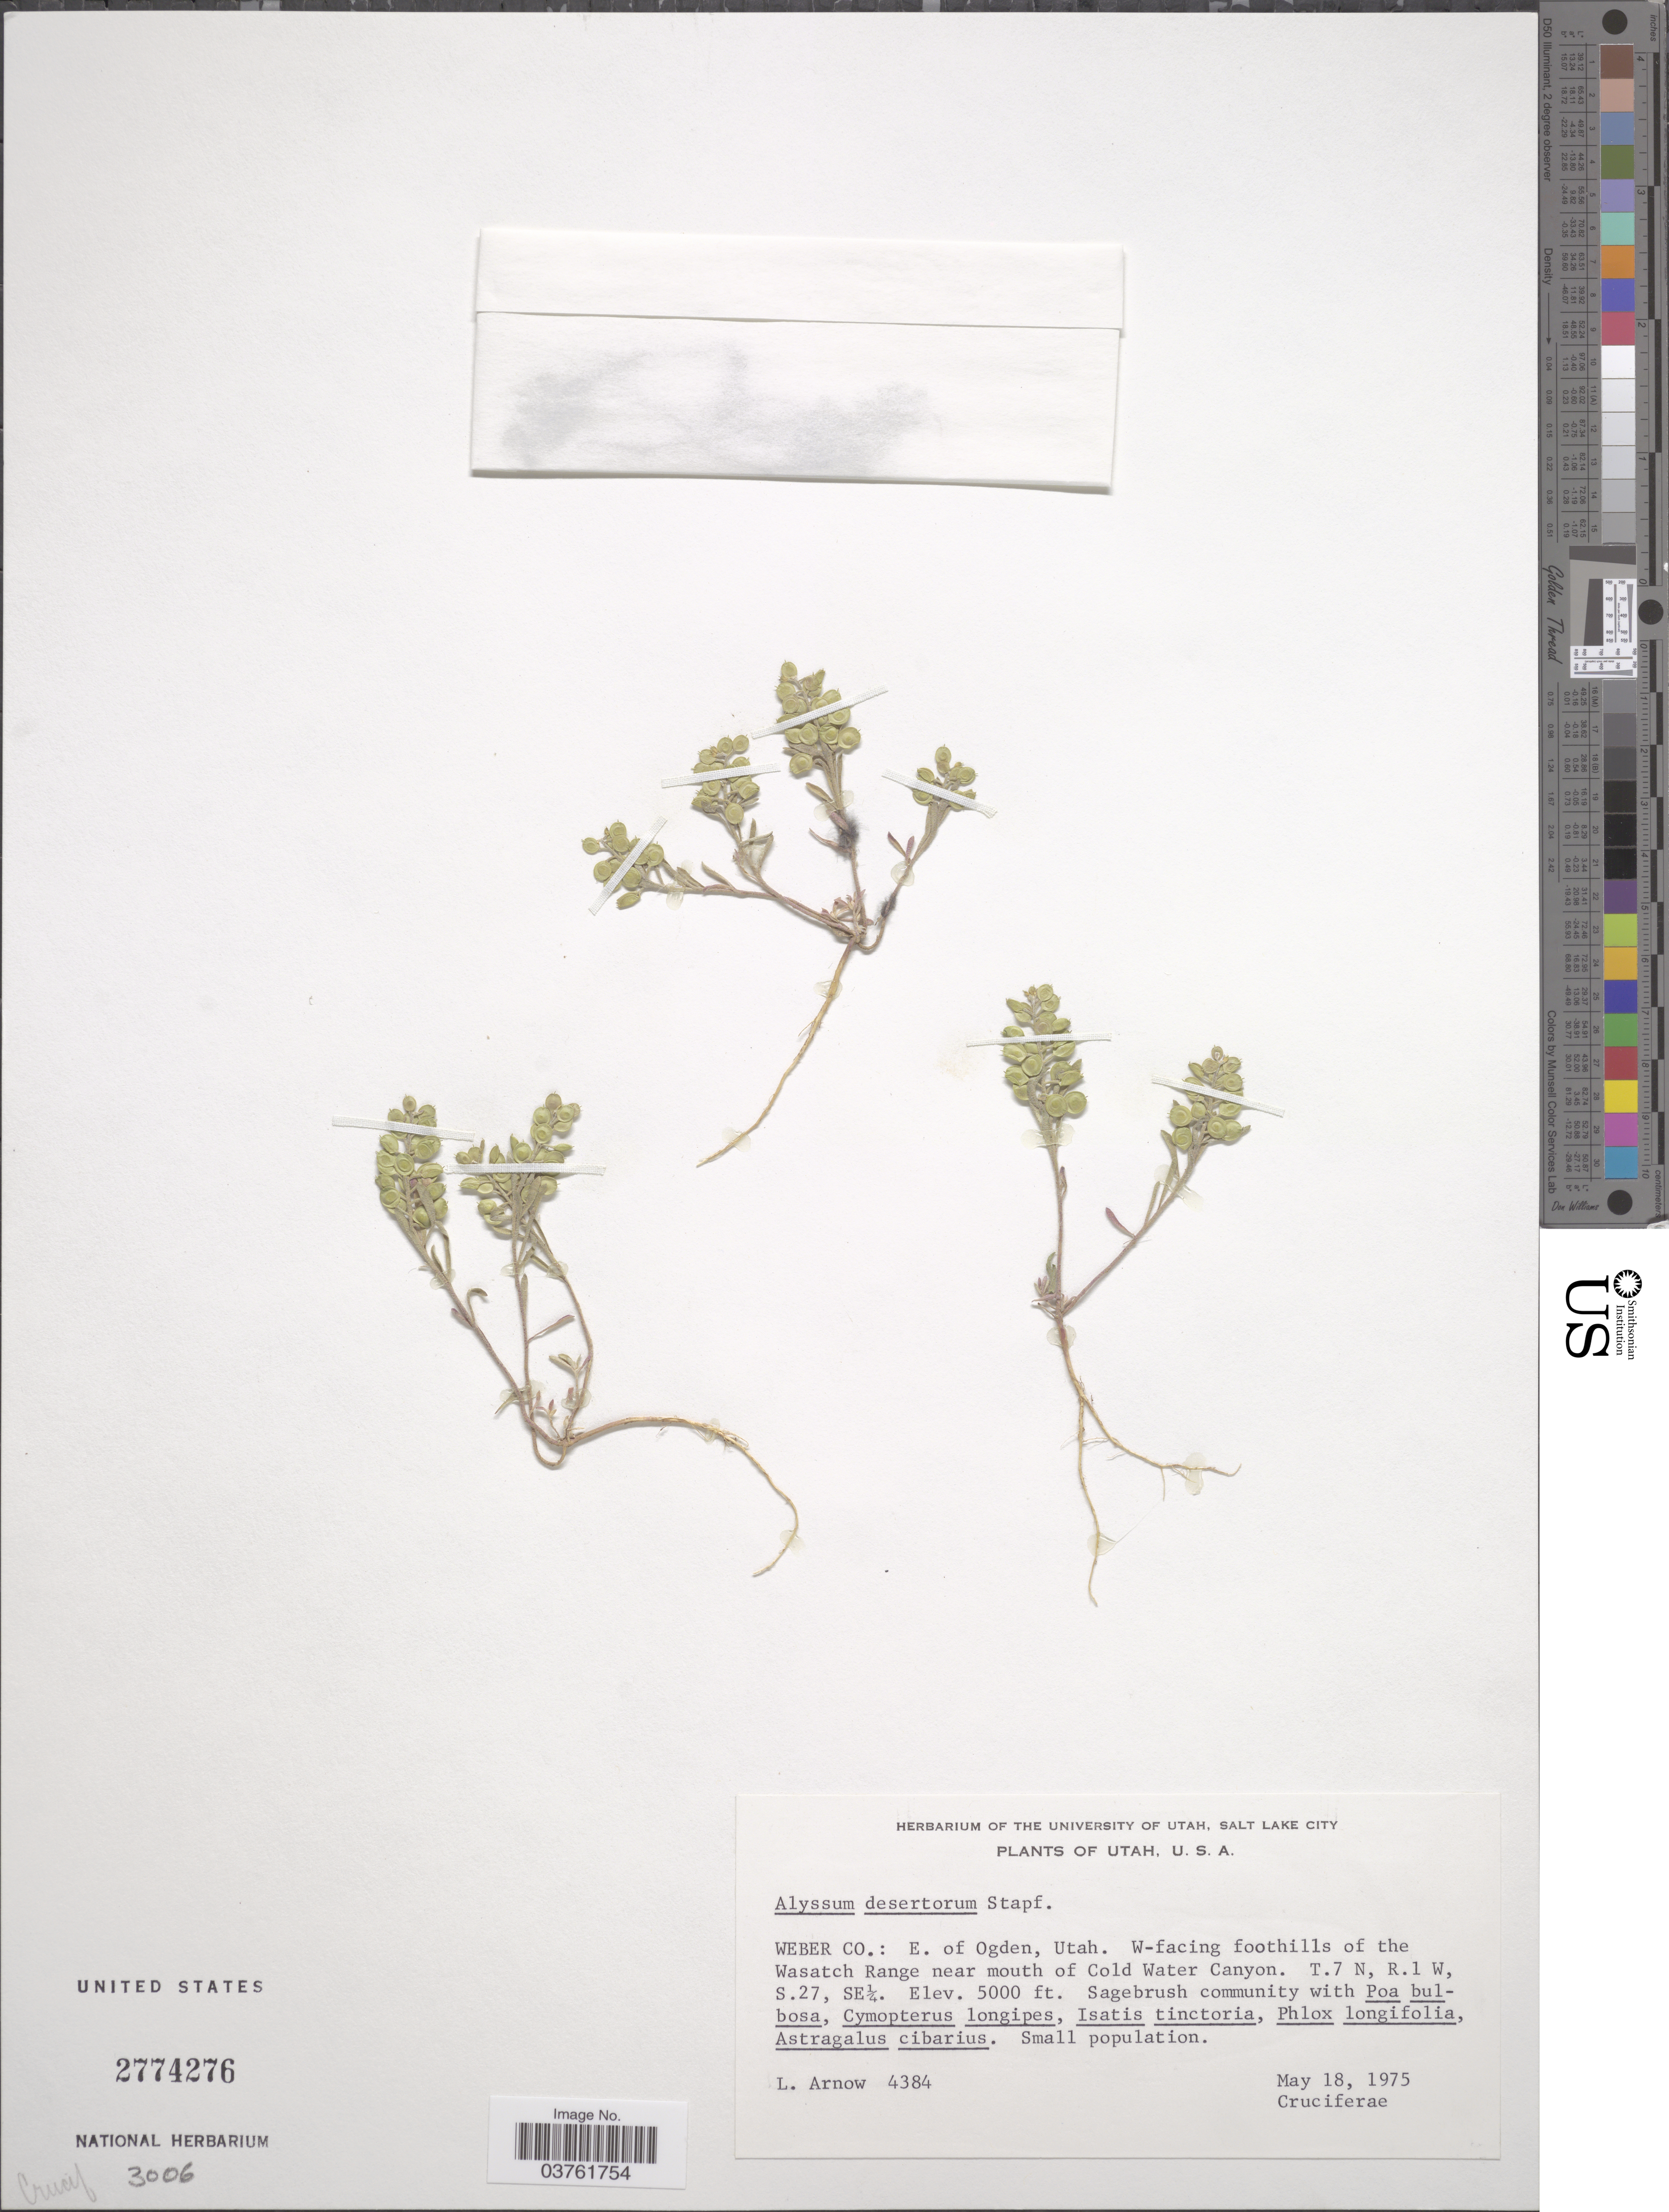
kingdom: Plantae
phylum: Tracheophyta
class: Magnoliopsida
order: Brassicales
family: Brassicaceae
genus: Alyssum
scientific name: Alyssum desertorum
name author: Stapf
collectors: L. Arnow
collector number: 4384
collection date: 1975-05-18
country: United States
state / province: Utah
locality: Weber Co.: E. of Ogden. W-facing foothills of the Wasatch Range near mouth of Cold Water Canyon. T. 7 N, R. 1 W, S. 27, SE¼.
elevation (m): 1524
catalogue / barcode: US 2774276